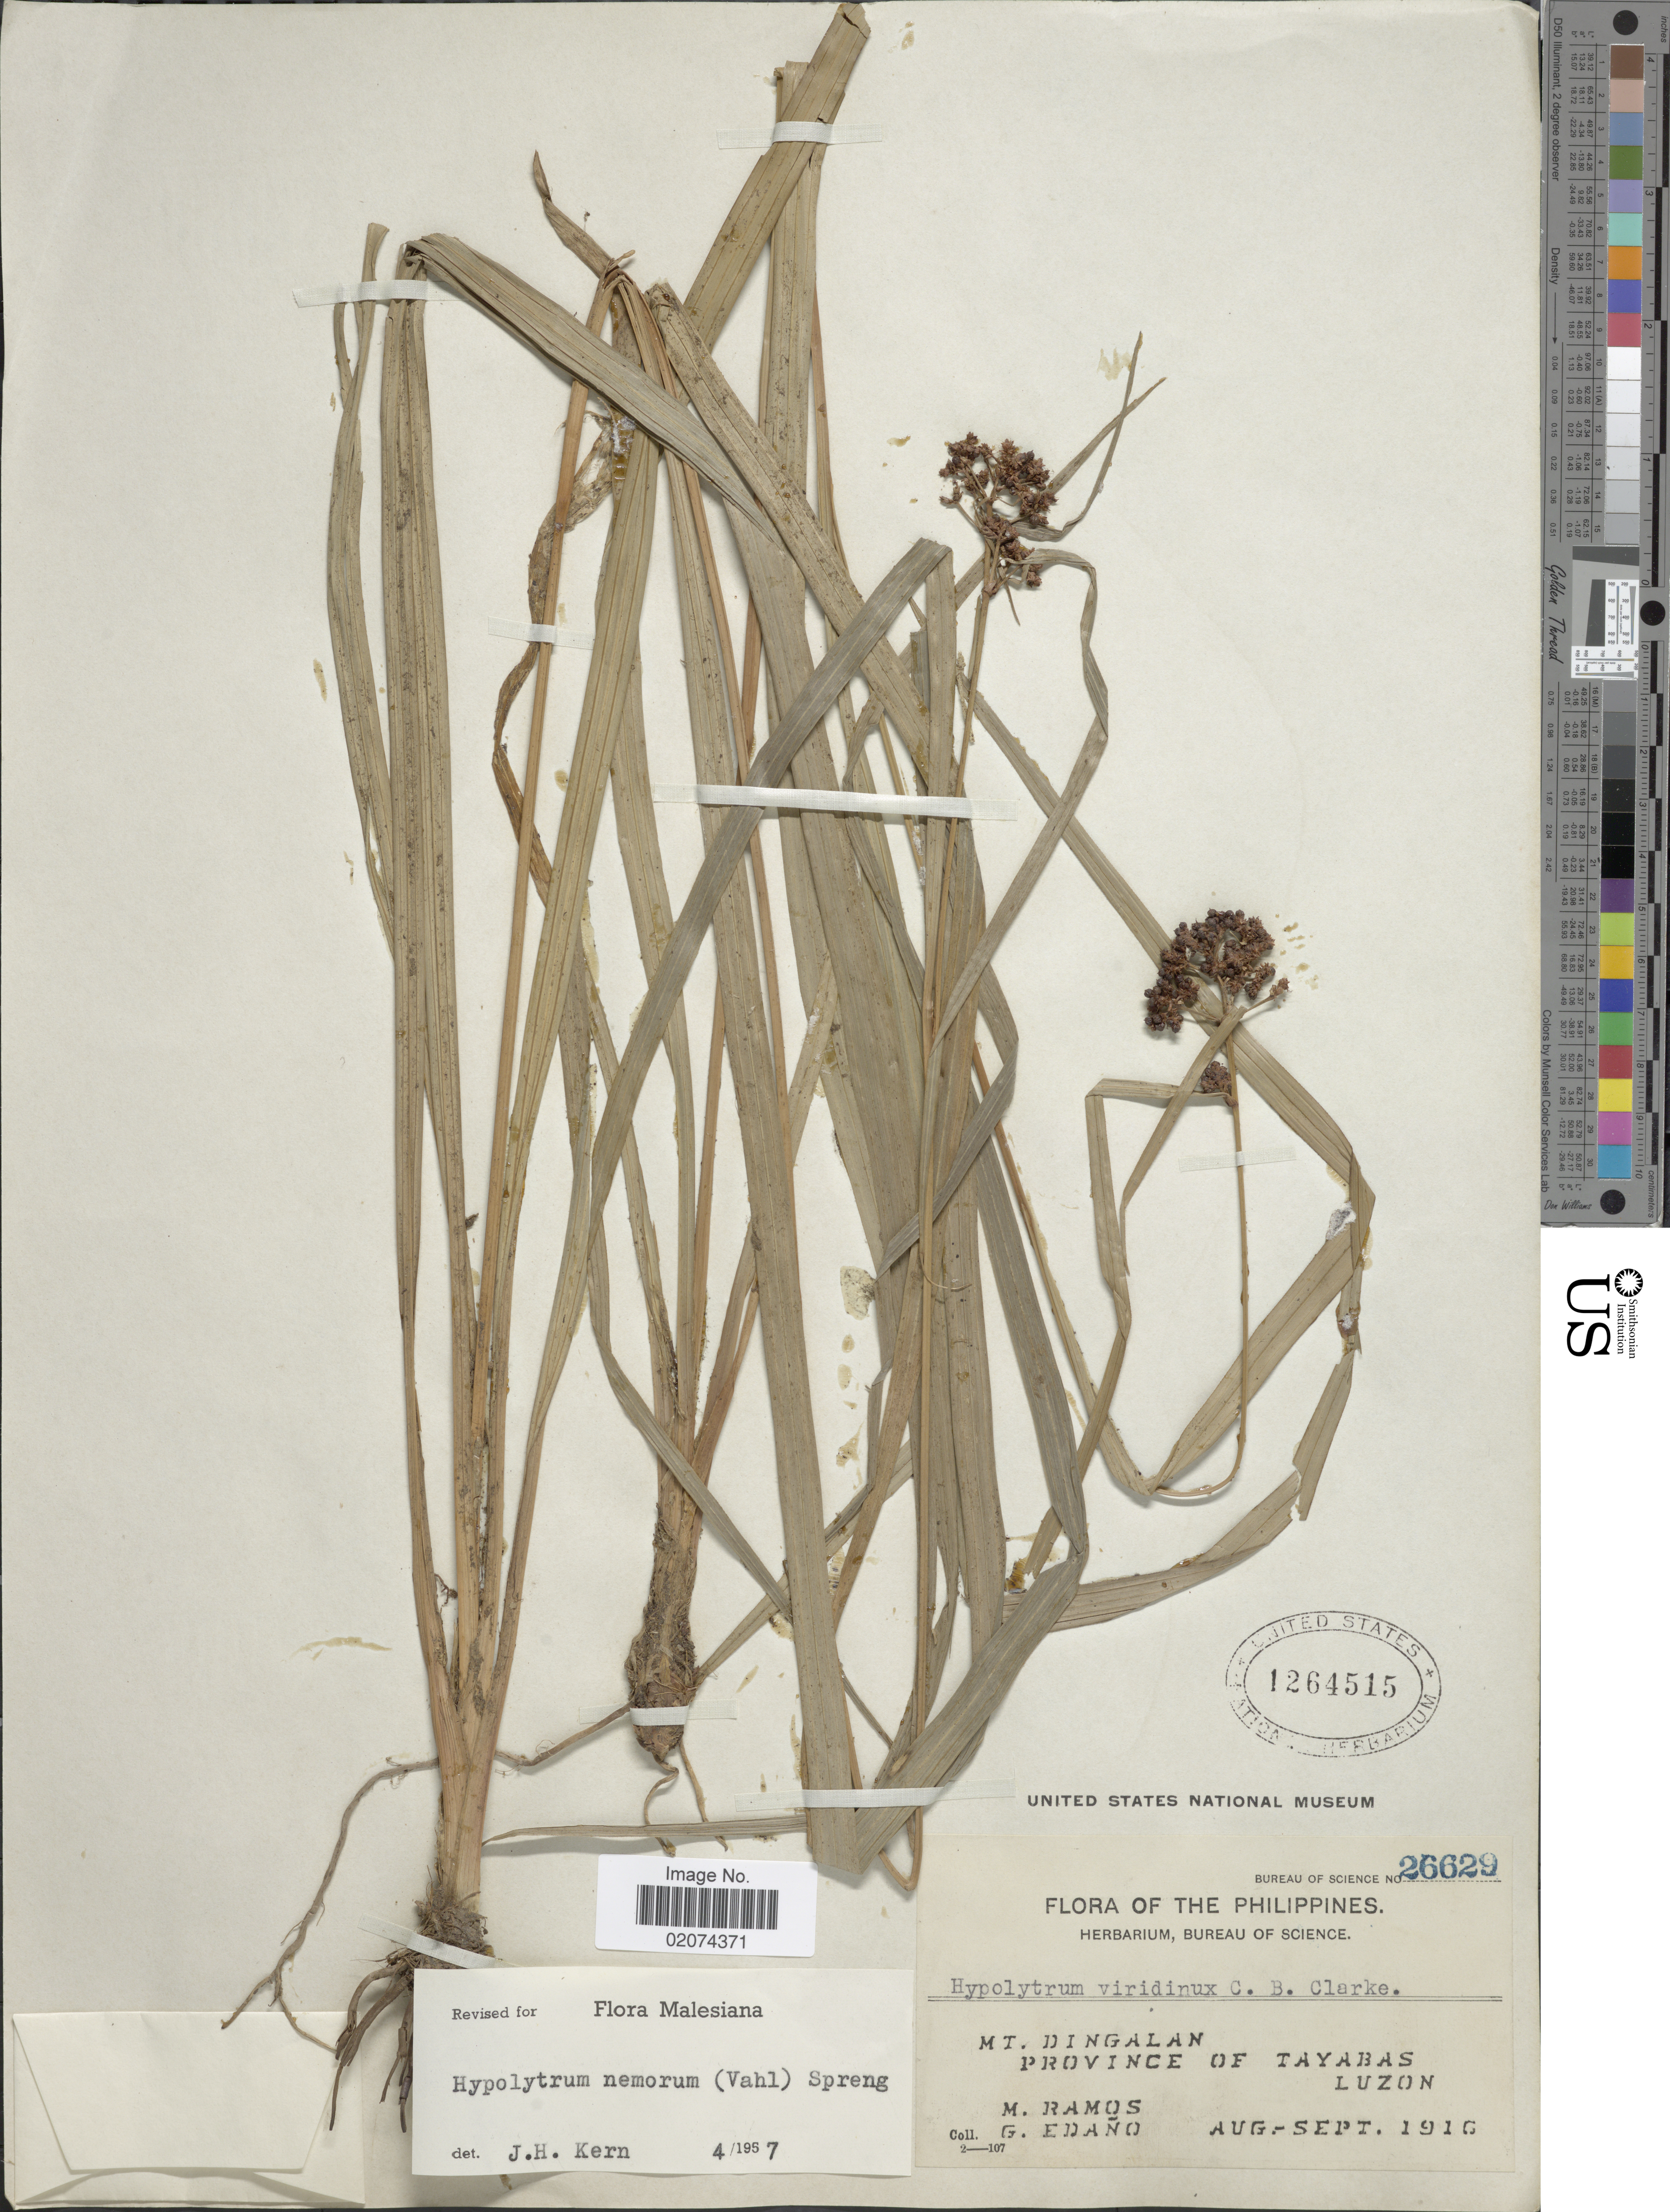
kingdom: Plantae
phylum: Tracheophyta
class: Liliopsida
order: Poales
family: Cyperaceae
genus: Hypolytrum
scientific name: Hypolytrum nemorum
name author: (Vahl) Spreng.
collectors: M. Ramos & G. Edaño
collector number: Bureau of Science26629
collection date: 1916-08/1916-09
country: Philippines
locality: Mt. Dingalan. Province of Tayabas, Luzon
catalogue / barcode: US 1264515